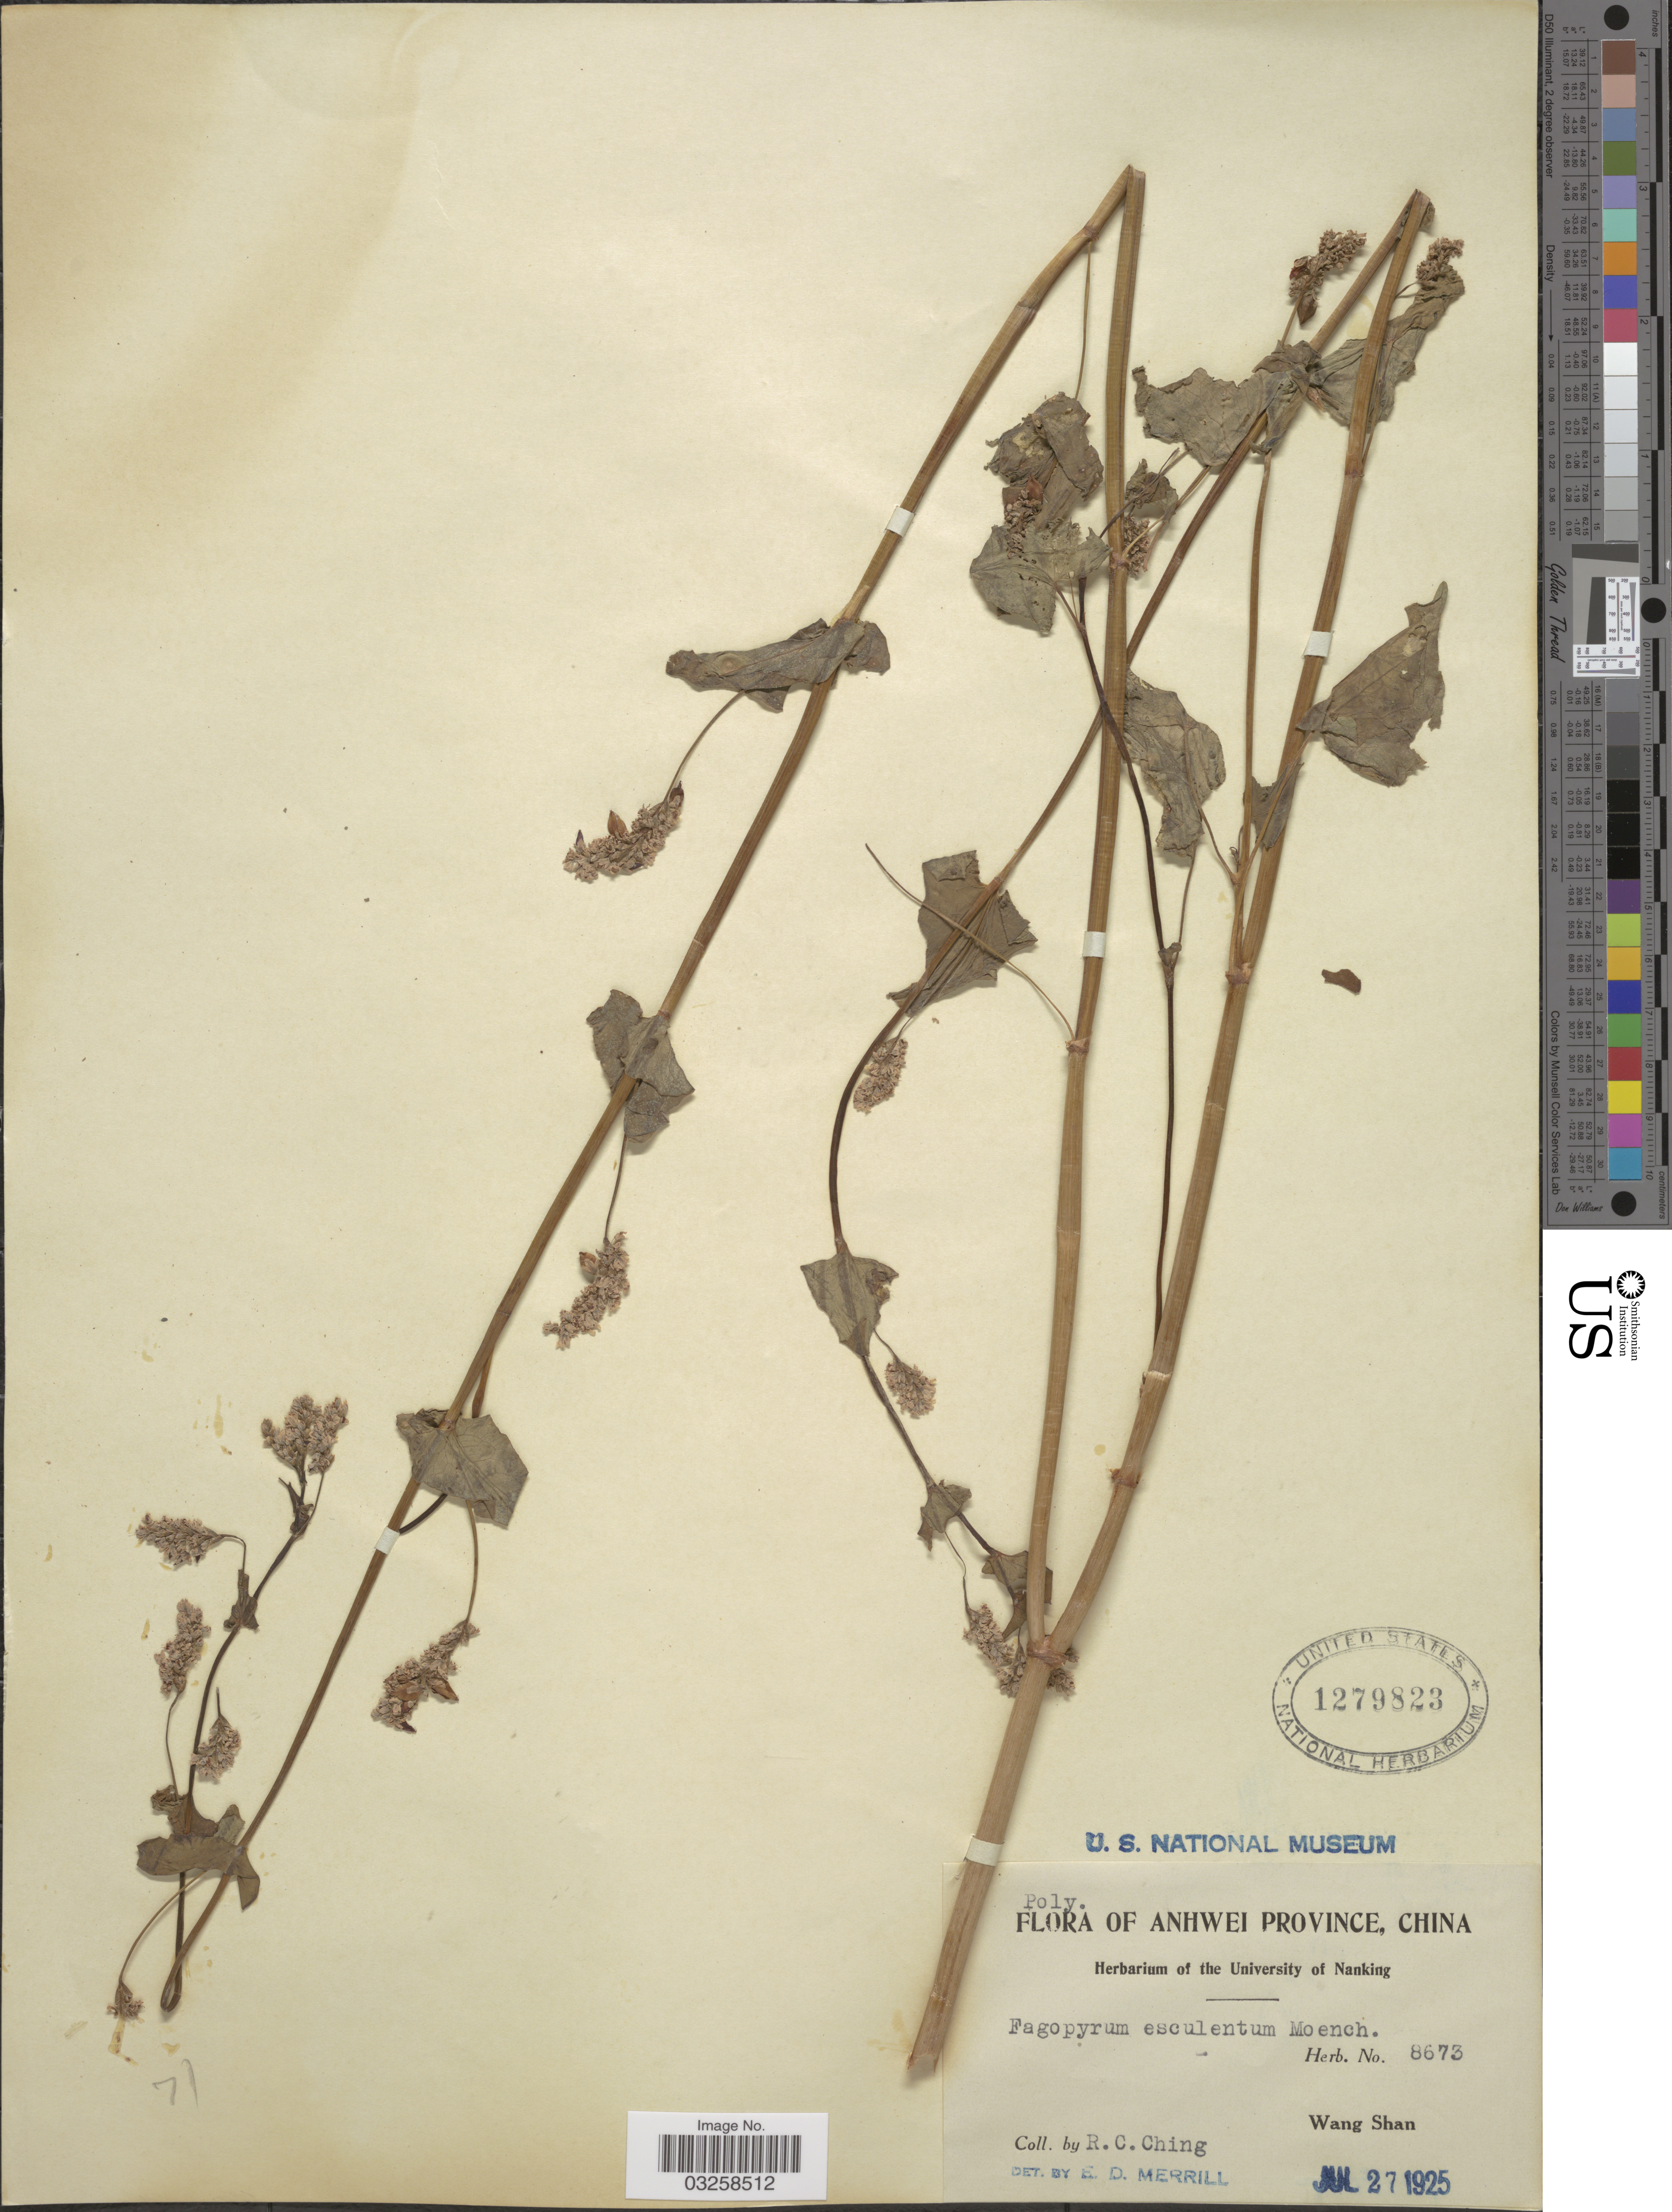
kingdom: Plantae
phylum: Tracheophyta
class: Magnoliopsida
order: Caryophyllales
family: Polygonaceae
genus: Polygonum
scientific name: Polygonum fagopyrum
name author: L.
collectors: R. C. Ching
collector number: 8673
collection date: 1925-07-27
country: China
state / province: Anhui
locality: Anhwei Province. Wang Shan.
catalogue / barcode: US 1279823